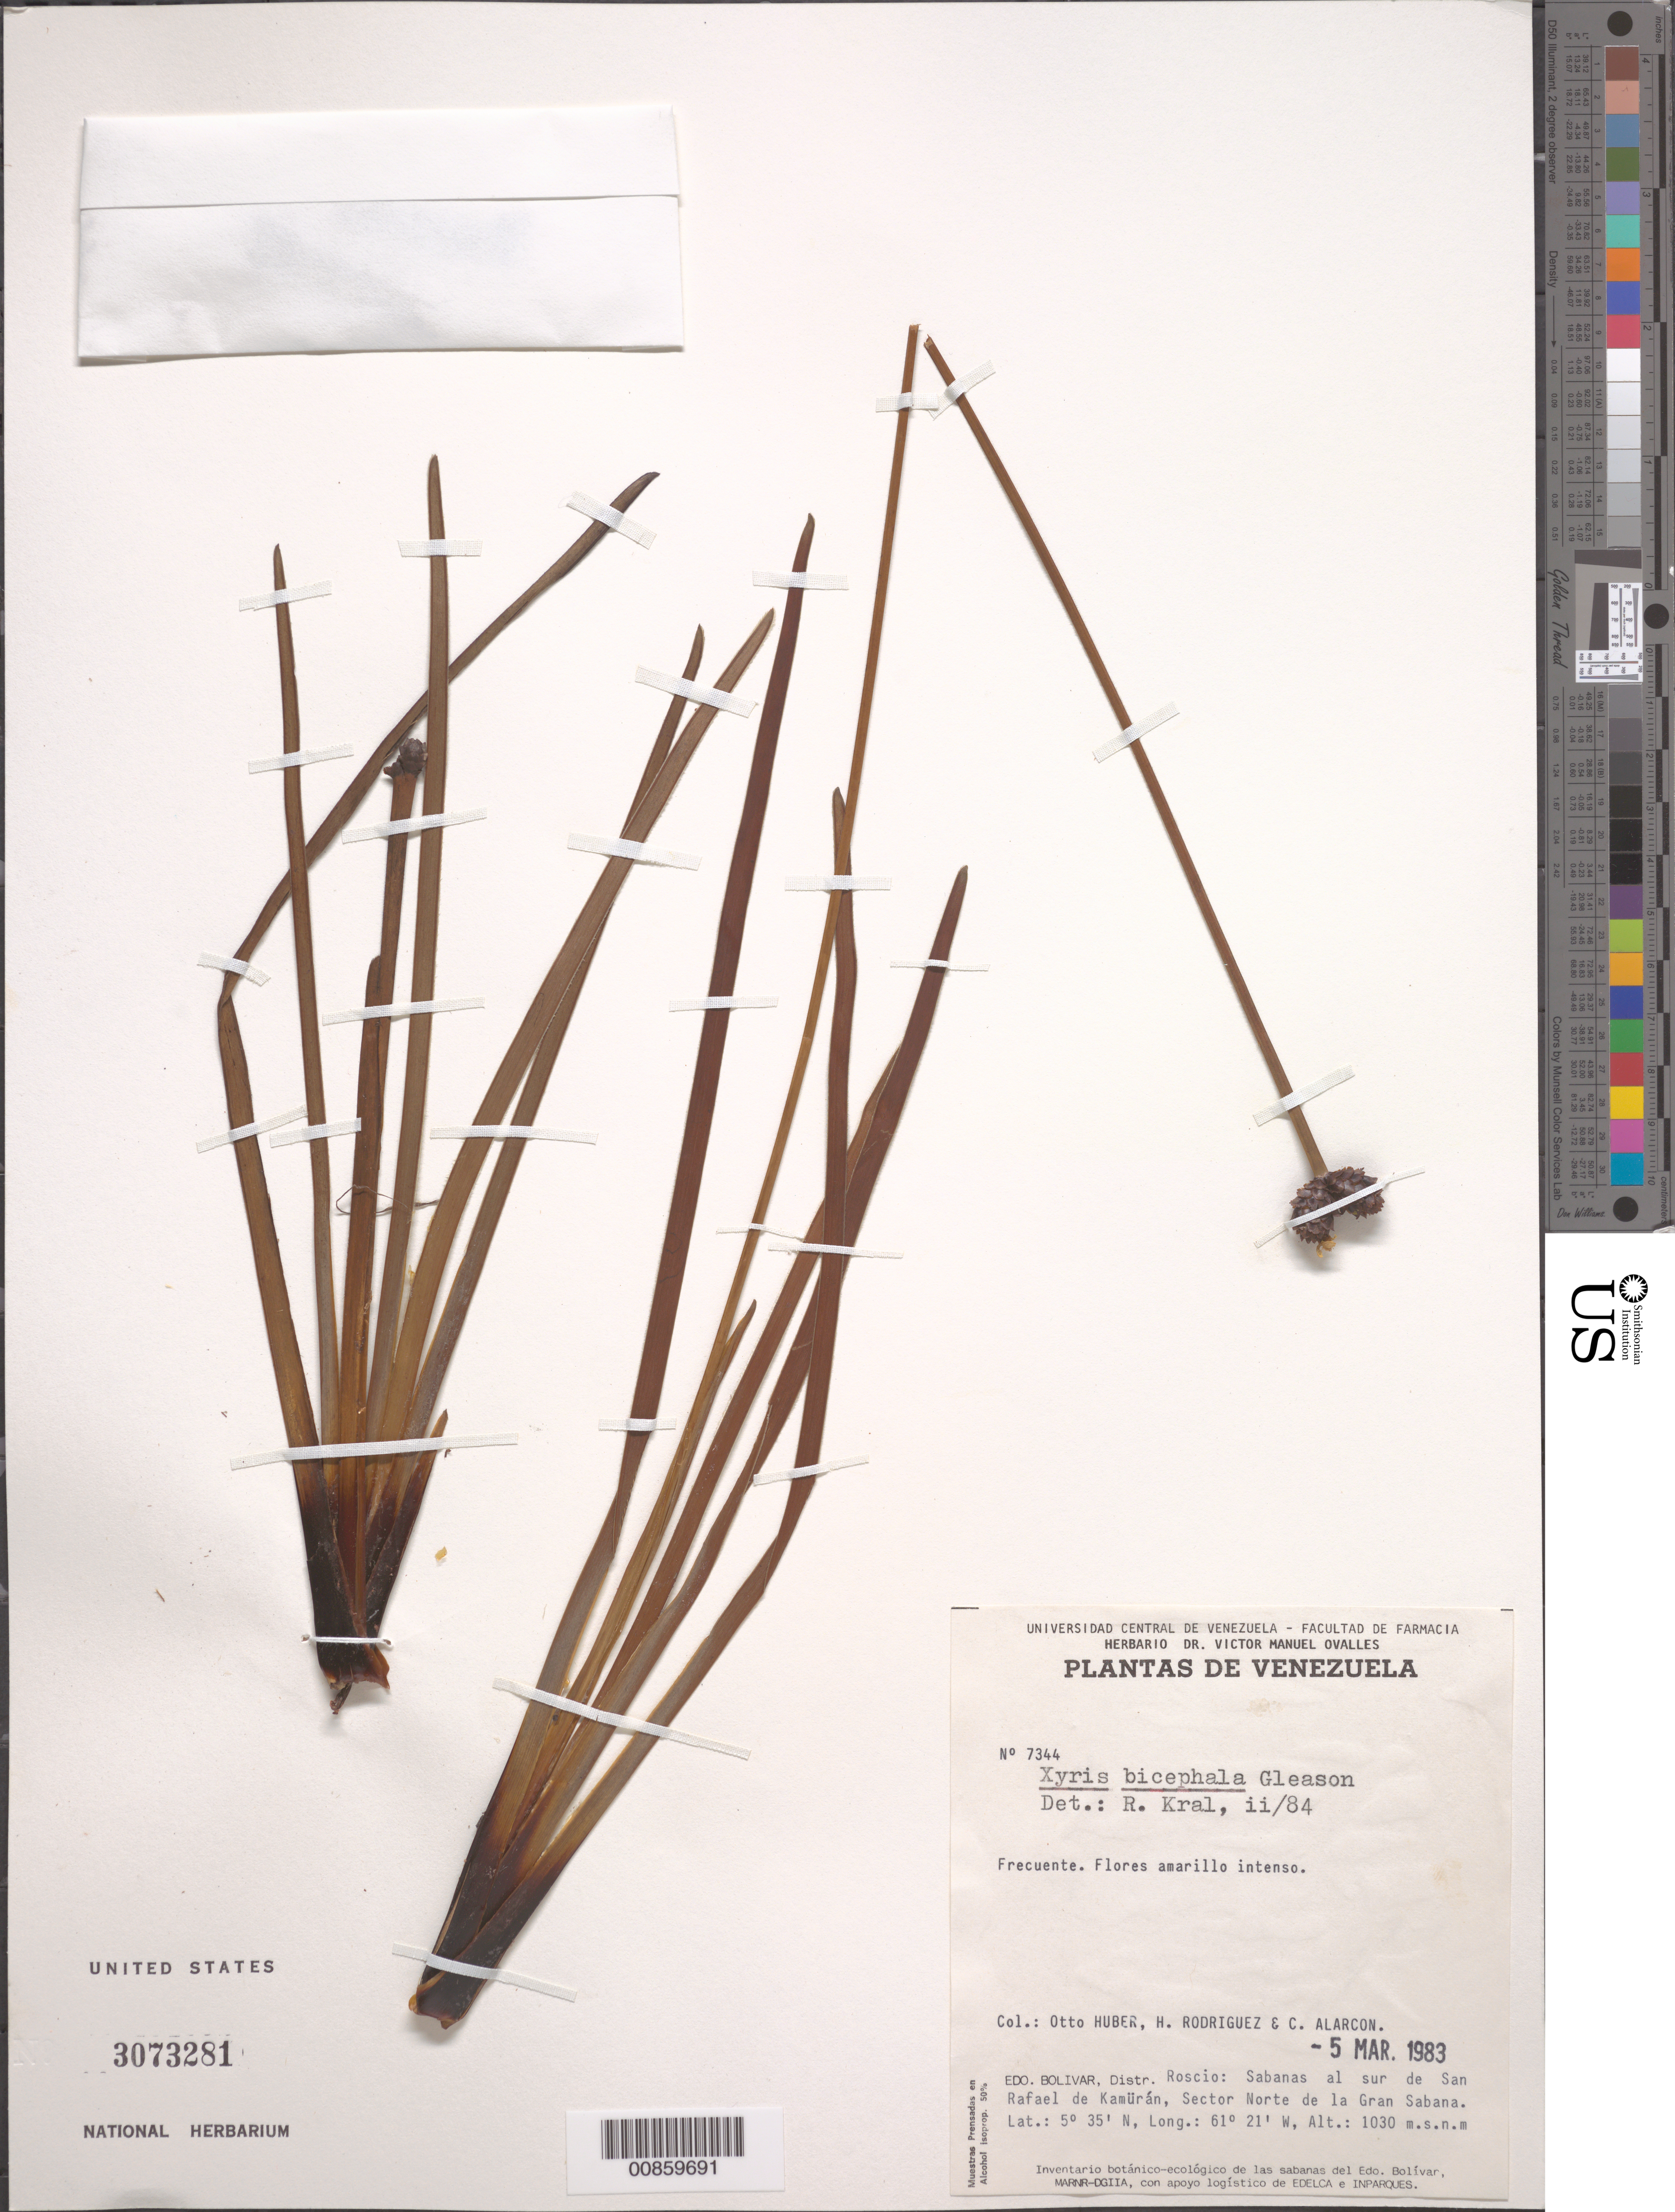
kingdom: Plantae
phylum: Tracheophyta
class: Liliopsida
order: Poales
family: Xyridaceae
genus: Xyris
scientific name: Xyris bicephala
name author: Gleason in Gleason & Killip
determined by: Kral, Robert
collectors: O. Huber, H. Rodriguez & C. Alarcon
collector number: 7344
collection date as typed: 5-Mar-83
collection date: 1983-03-05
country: Venezuela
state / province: Bolívar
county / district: Roscio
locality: San Rafael de Kamuran, S of, sector N de la Gran Sabana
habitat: Sabanas.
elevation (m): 1030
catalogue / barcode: US 3073281